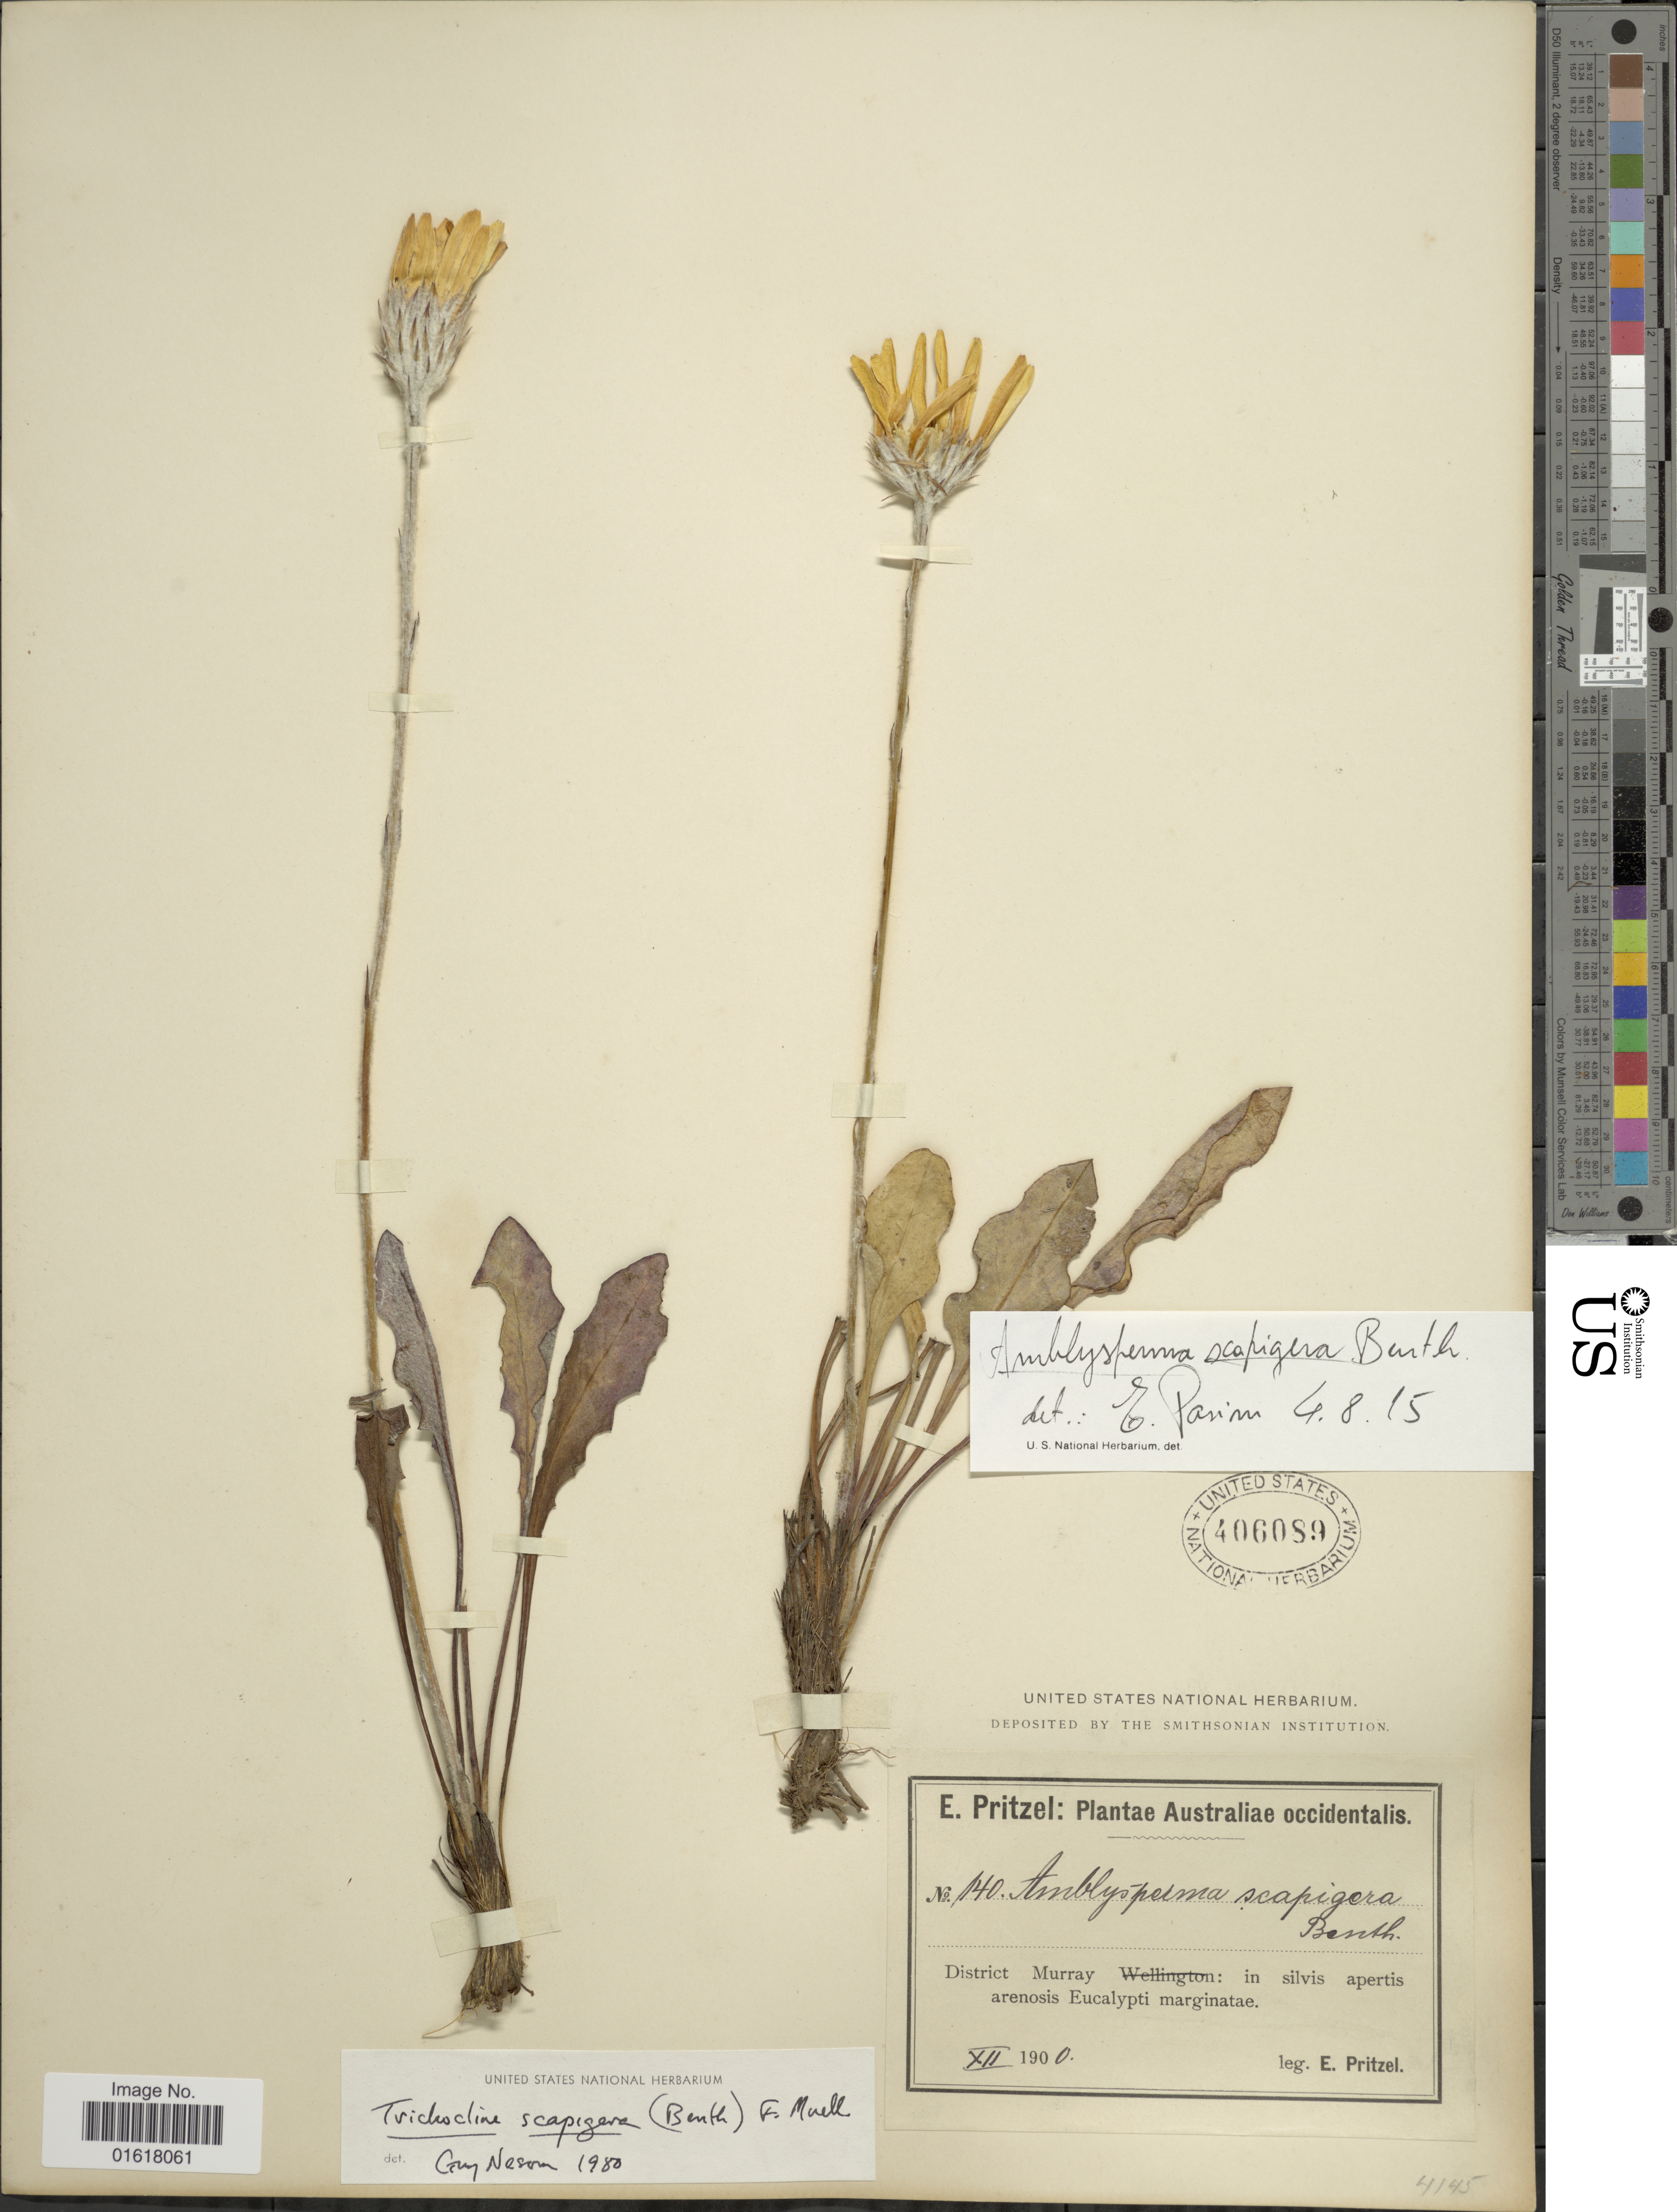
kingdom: Plantae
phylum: Tracheophyta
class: Magnoliopsida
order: Asterales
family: Asteraceae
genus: Amblysperma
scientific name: Amblysperma scapigerum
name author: Benth.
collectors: E. G. Pritzel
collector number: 140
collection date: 1900-12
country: Australia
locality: District Murray: in silvis apertis arenosis Eucalypti marginatae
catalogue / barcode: US 406089